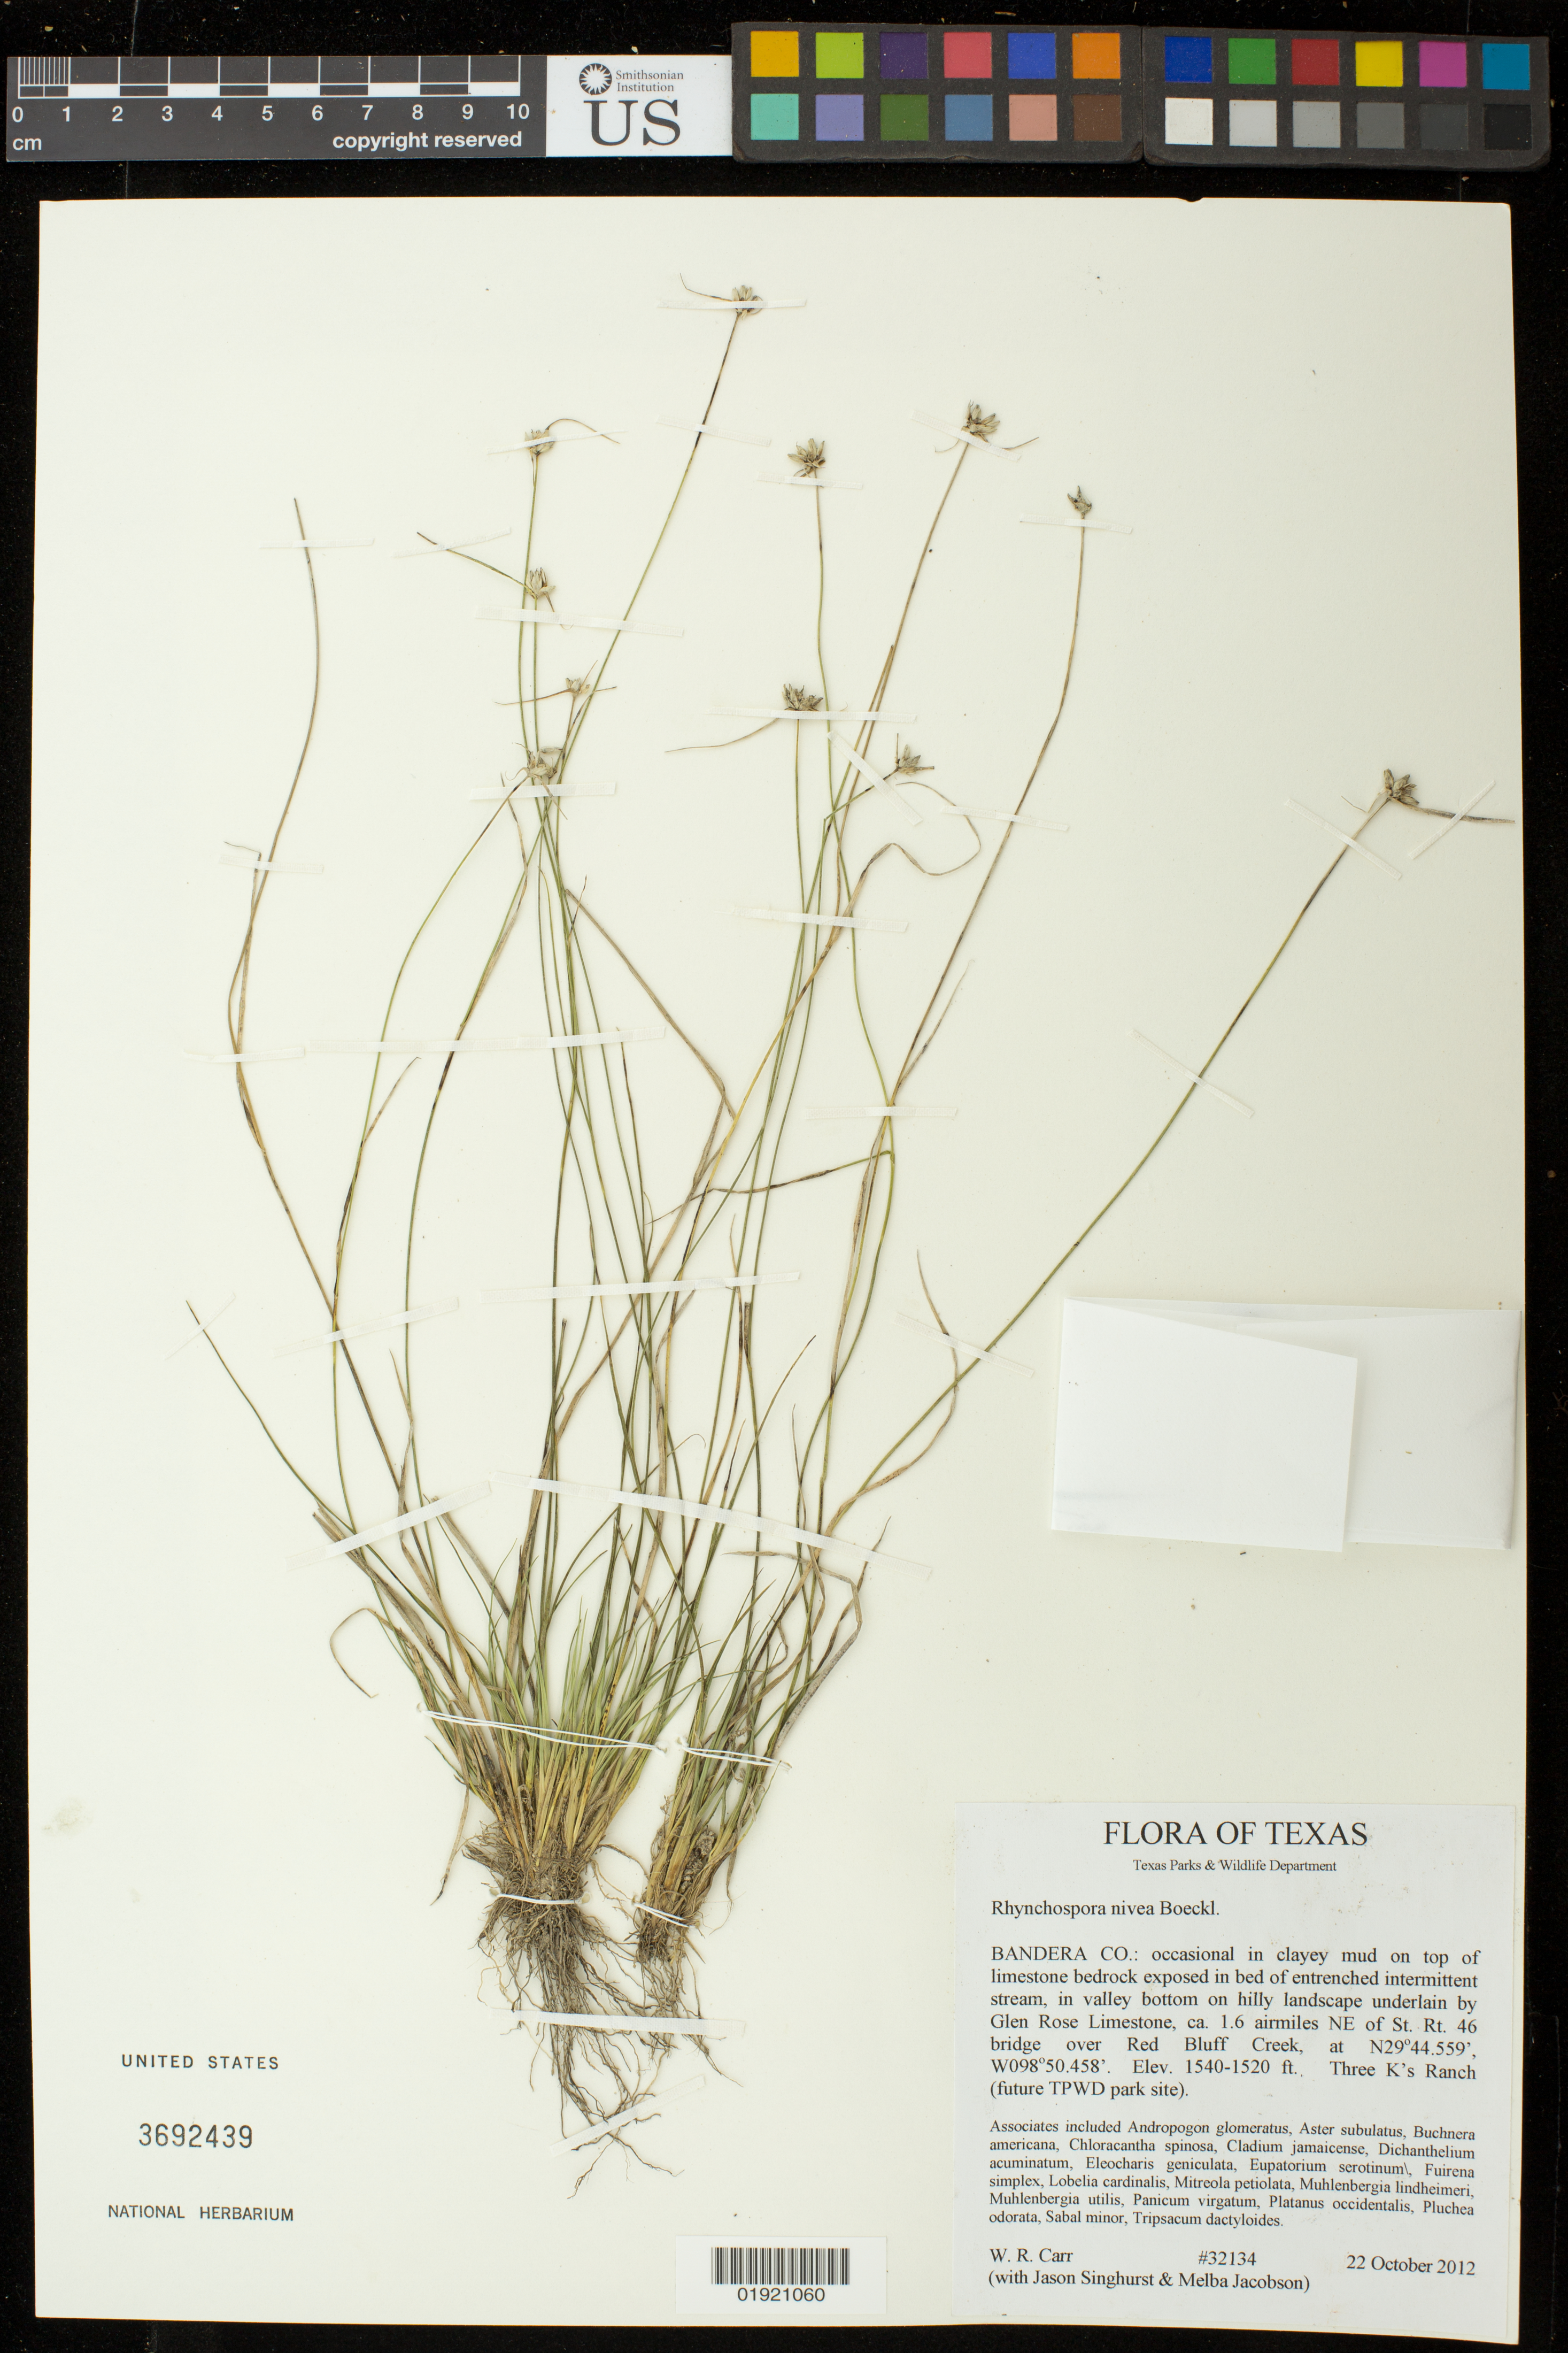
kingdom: Plantae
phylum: Tracheophyta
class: Liliopsida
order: Poales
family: Cyperaceae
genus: Rhynchospora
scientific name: Rhynchospora nivea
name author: Boeckeler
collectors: W. Carr, J. Singhurst & M. Jacobson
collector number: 32134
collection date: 2012-10-22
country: United States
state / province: Texas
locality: Bandera Co.: ca. 1.6 airmiles NE of St. Rt. 46 bridge over Red Bluff Creek, Three K's Ranch (future TPWD park site).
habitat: Occasional in clayey mud on top of limestone bedrock exposed in bed of entrenched intermittent stream, in valley bottom on hilly landscape underlain by Glen Rose Limsetone.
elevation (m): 469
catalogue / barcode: US 3692439